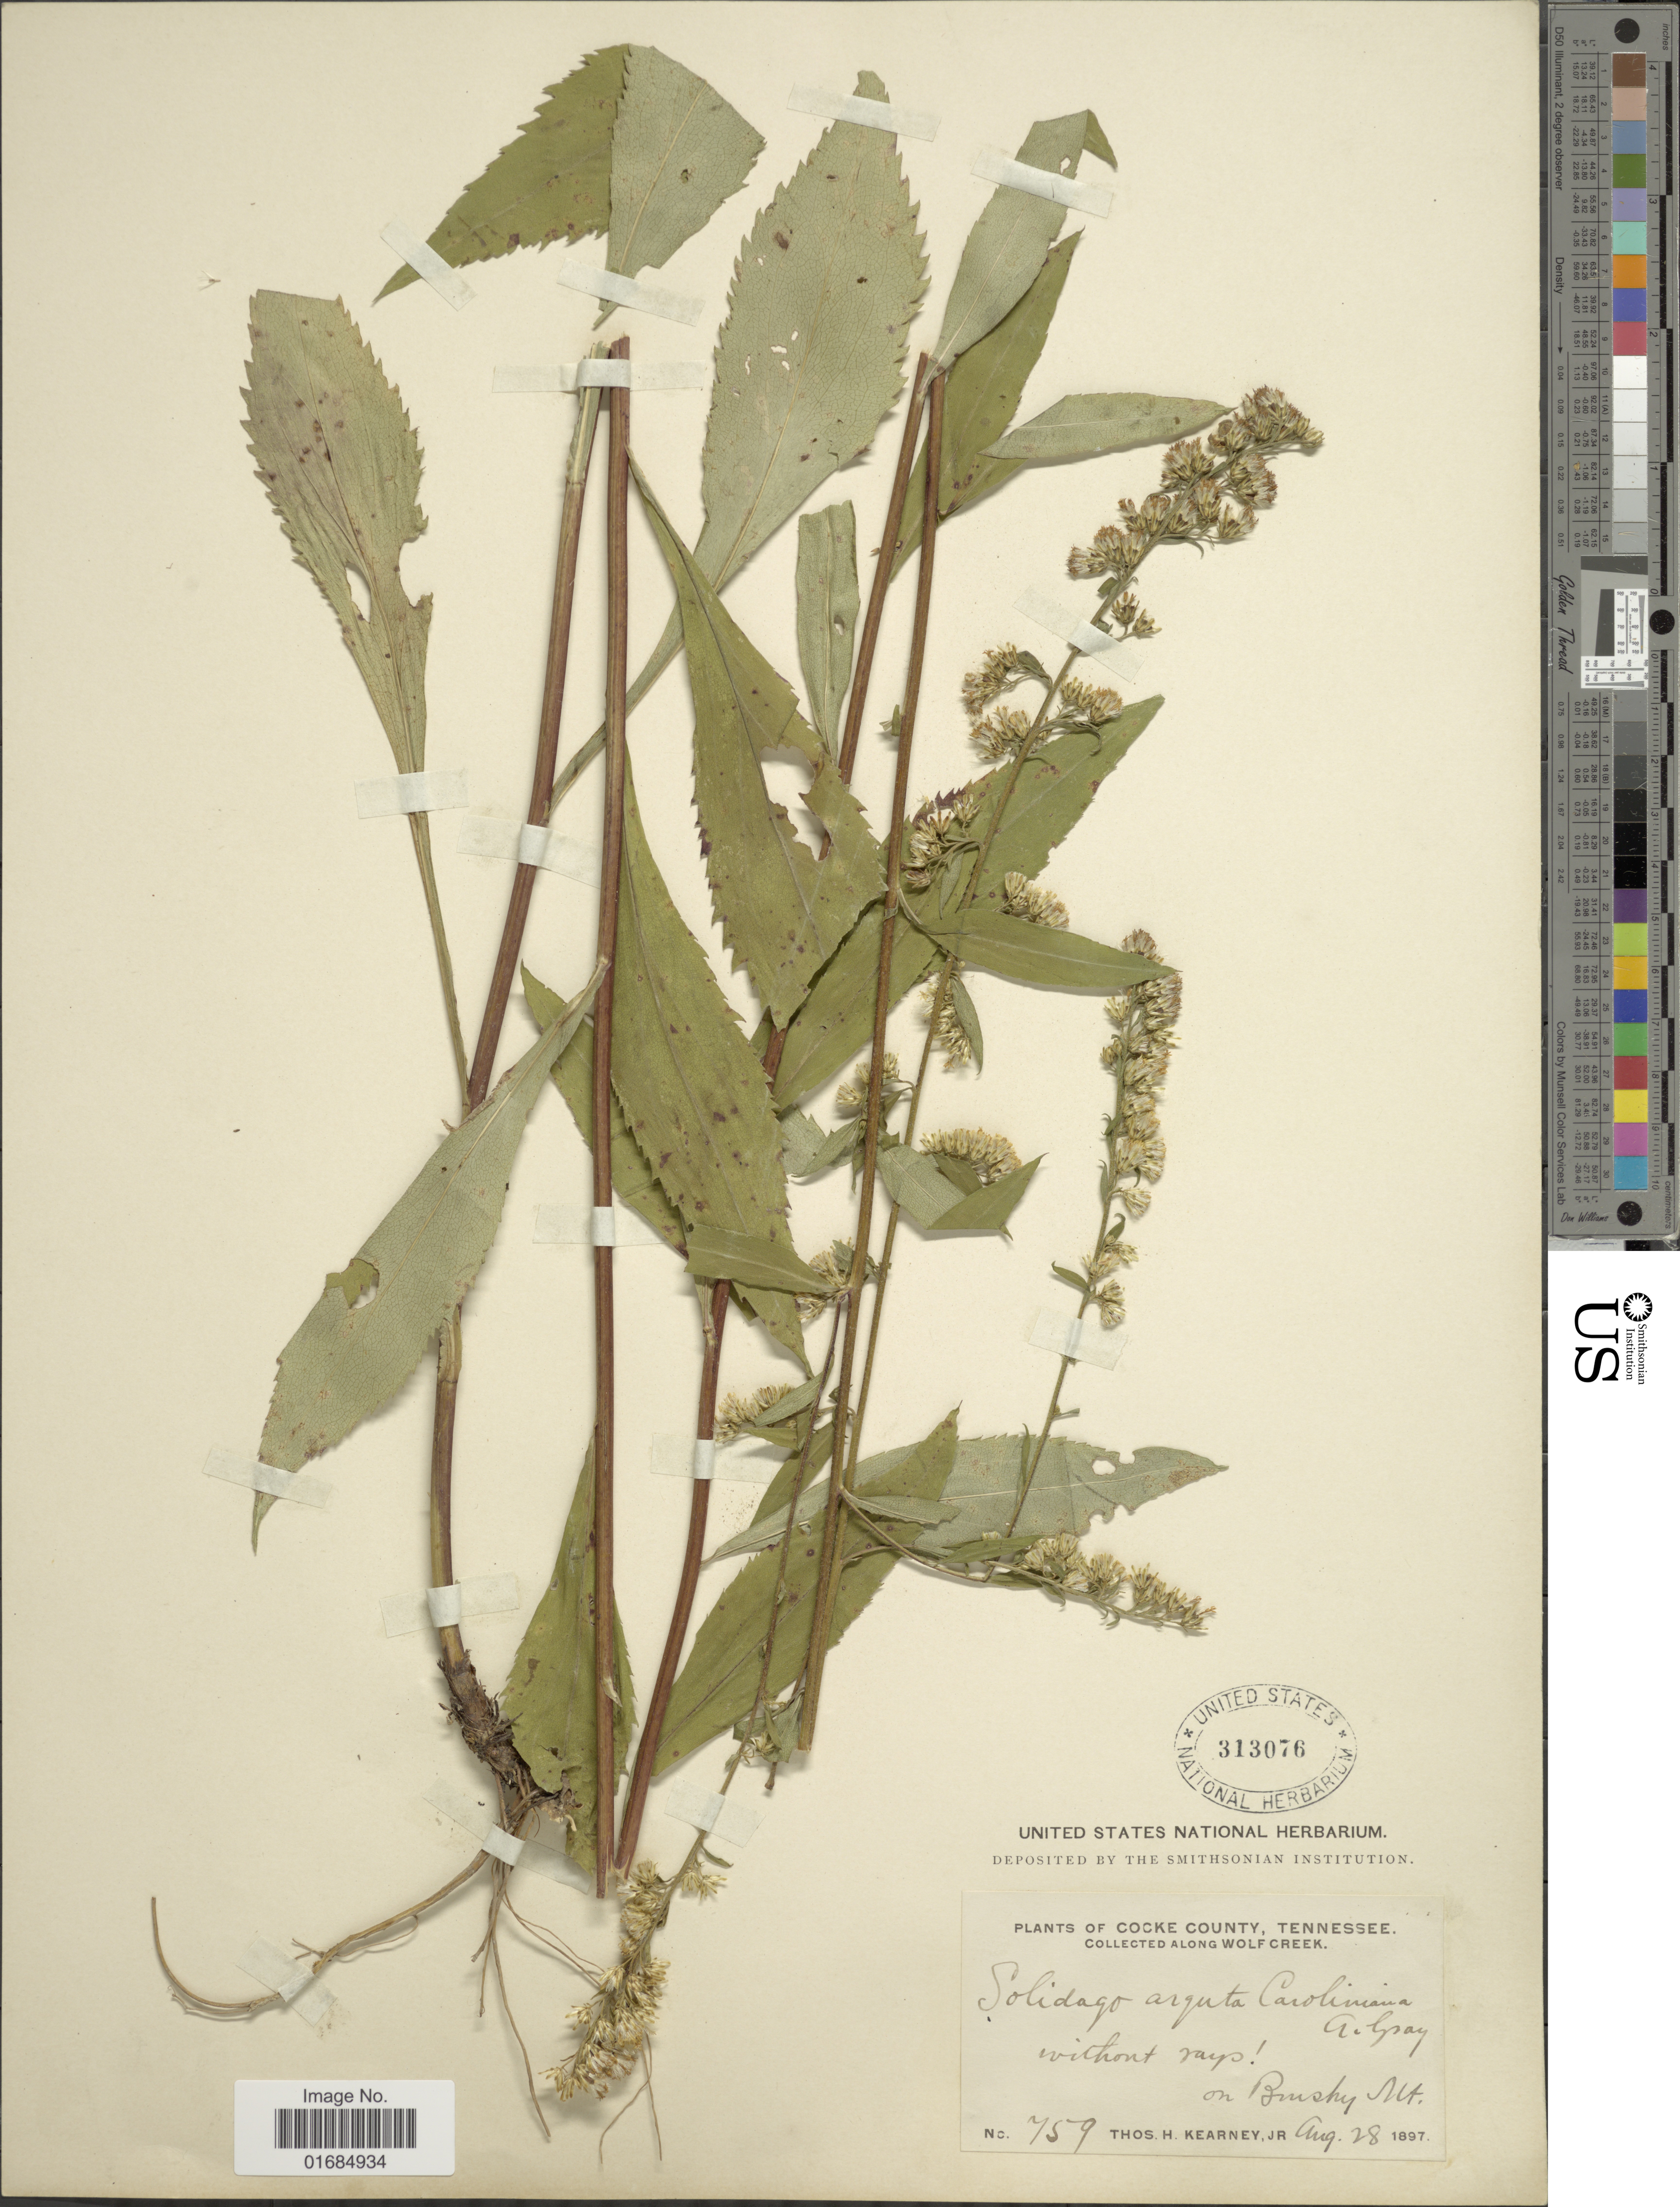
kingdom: Plantae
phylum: Tracheophyta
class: Magnoliopsida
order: Asterales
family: Asteraceae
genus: Solidago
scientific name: Solidago boottii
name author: Hook.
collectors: T. H. Kearney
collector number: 759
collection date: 1897-08-28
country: United States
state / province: Tennessee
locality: Coke County, along Wolf Creek, on Brushy Mt.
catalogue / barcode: US 313076